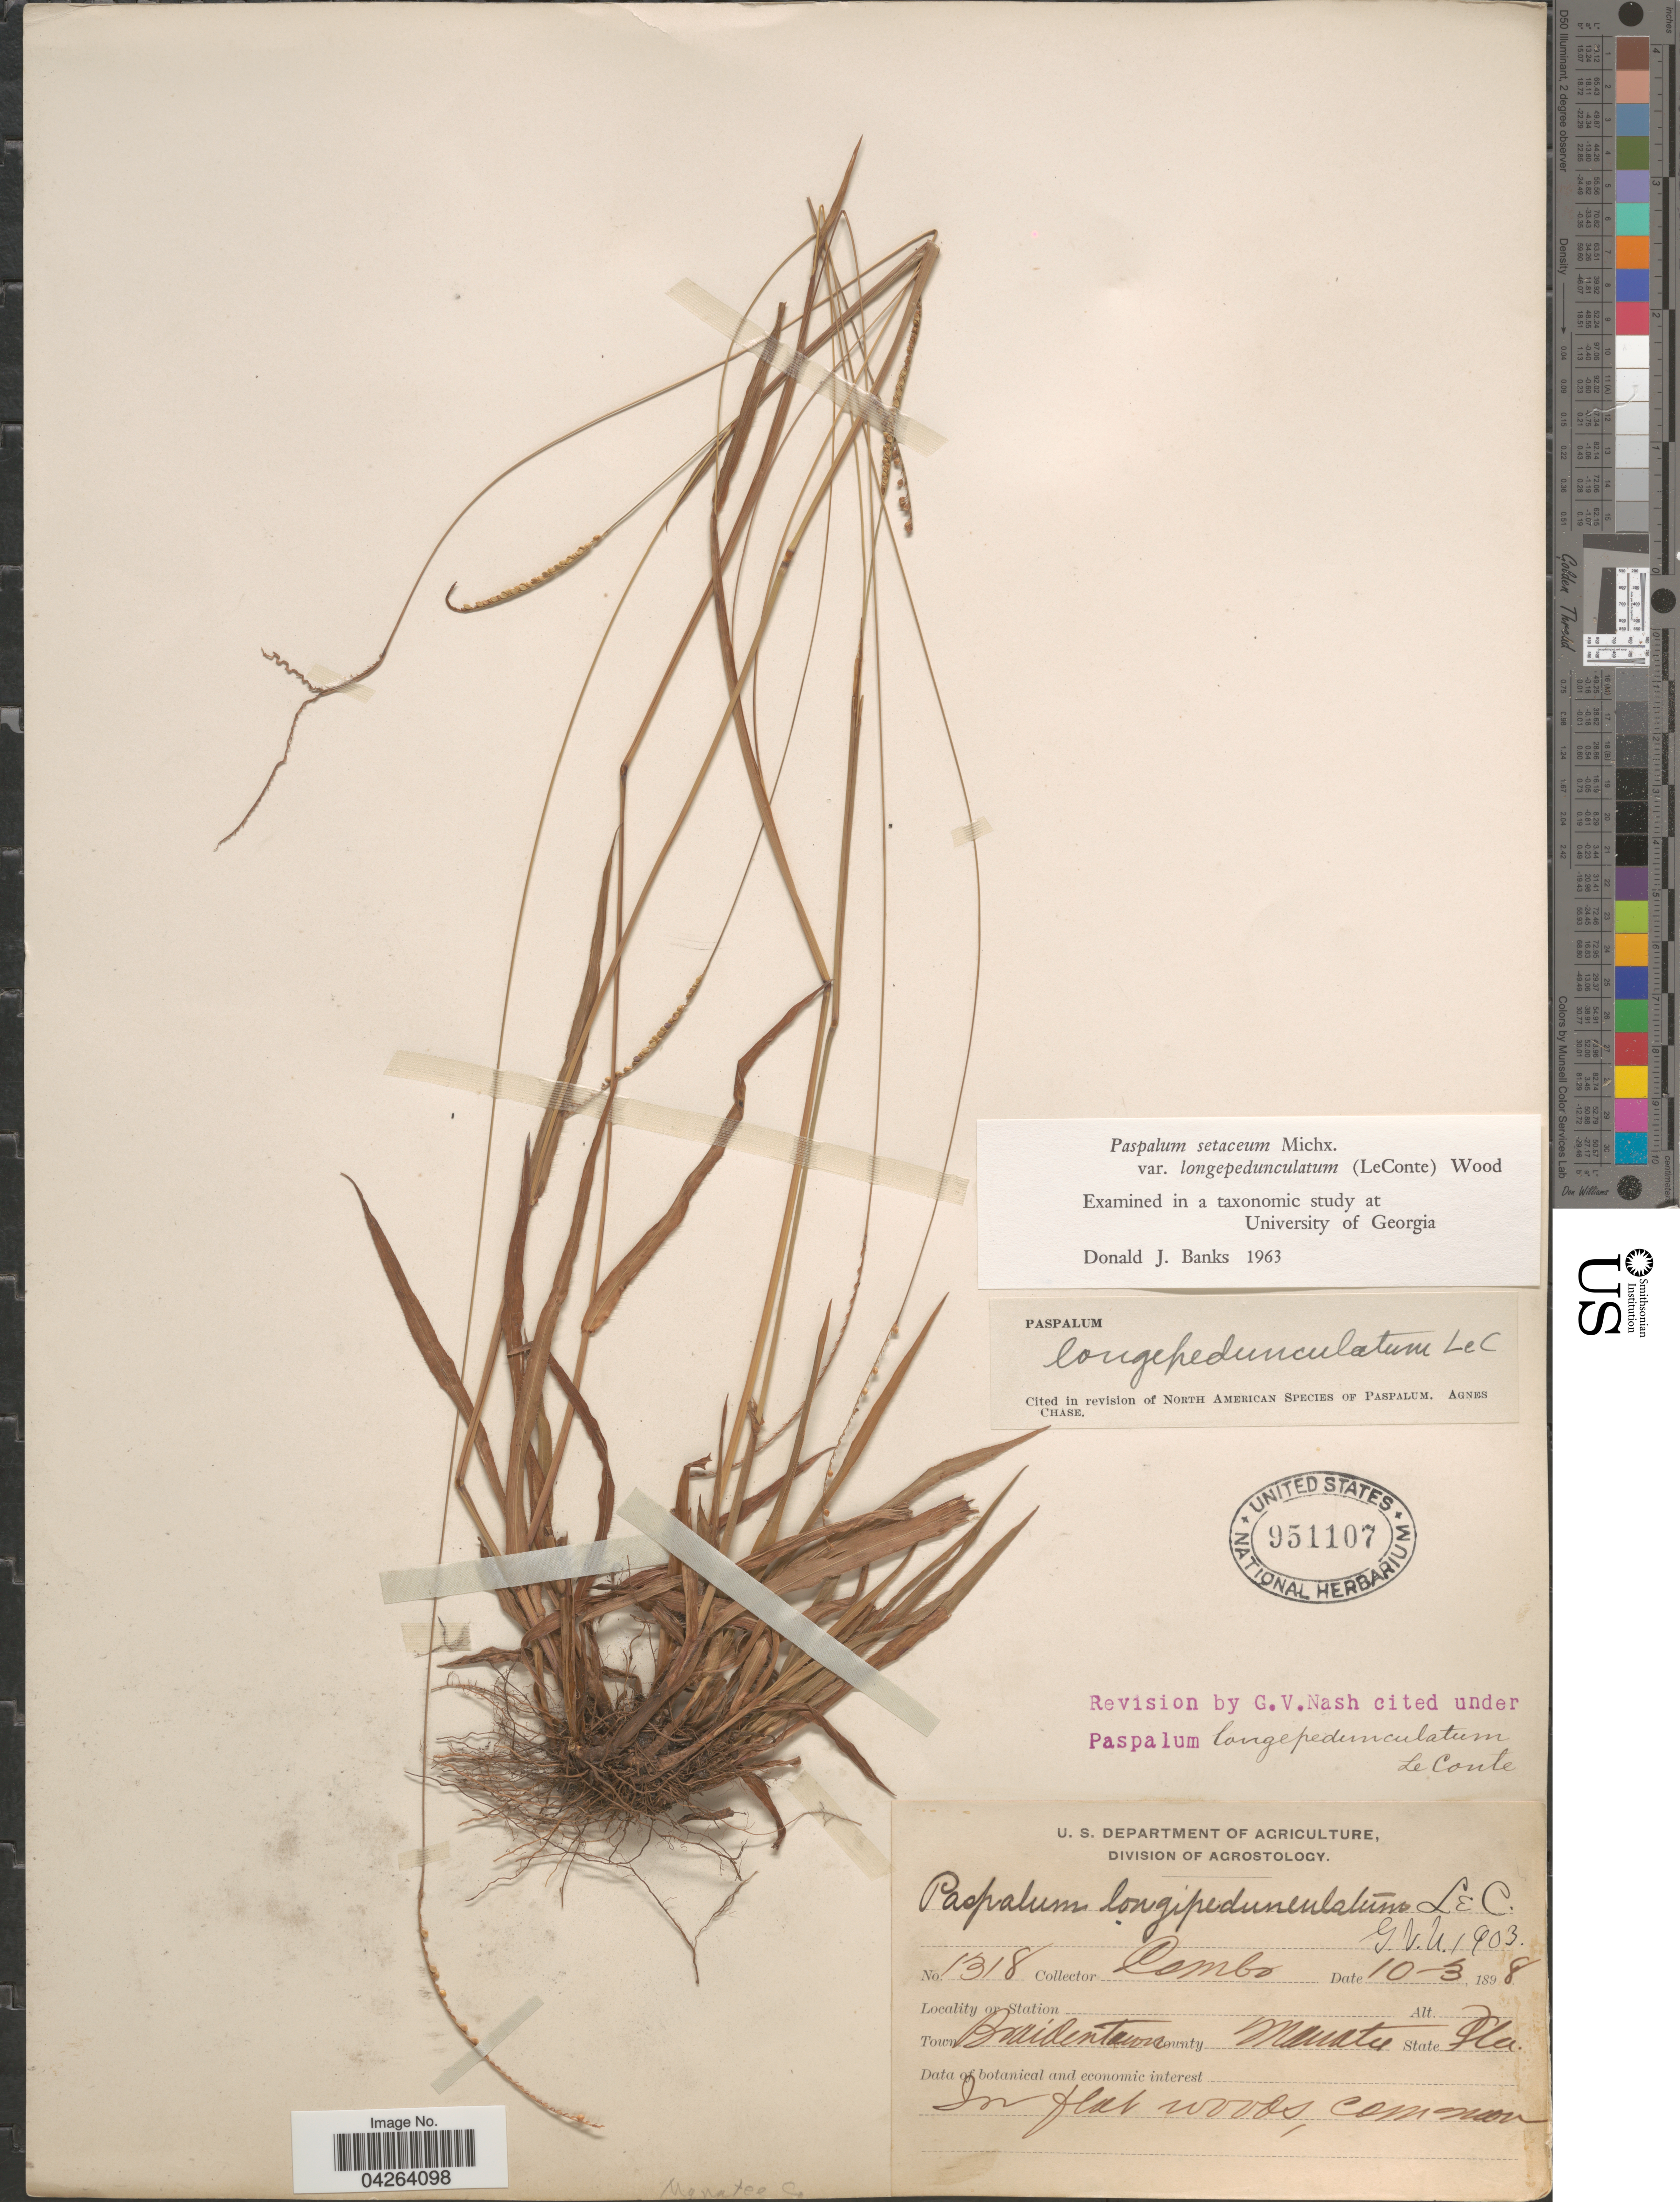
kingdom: Plantae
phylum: Tracheophyta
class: Liliopsida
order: Poales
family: Poaceae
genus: Paspalum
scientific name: Paspalum setaceum var. longipedunculatum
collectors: -. Combs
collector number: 1318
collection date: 1898-10-03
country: United States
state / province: Florida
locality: Town Braidentown. County Manatee.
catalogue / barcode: US 951107